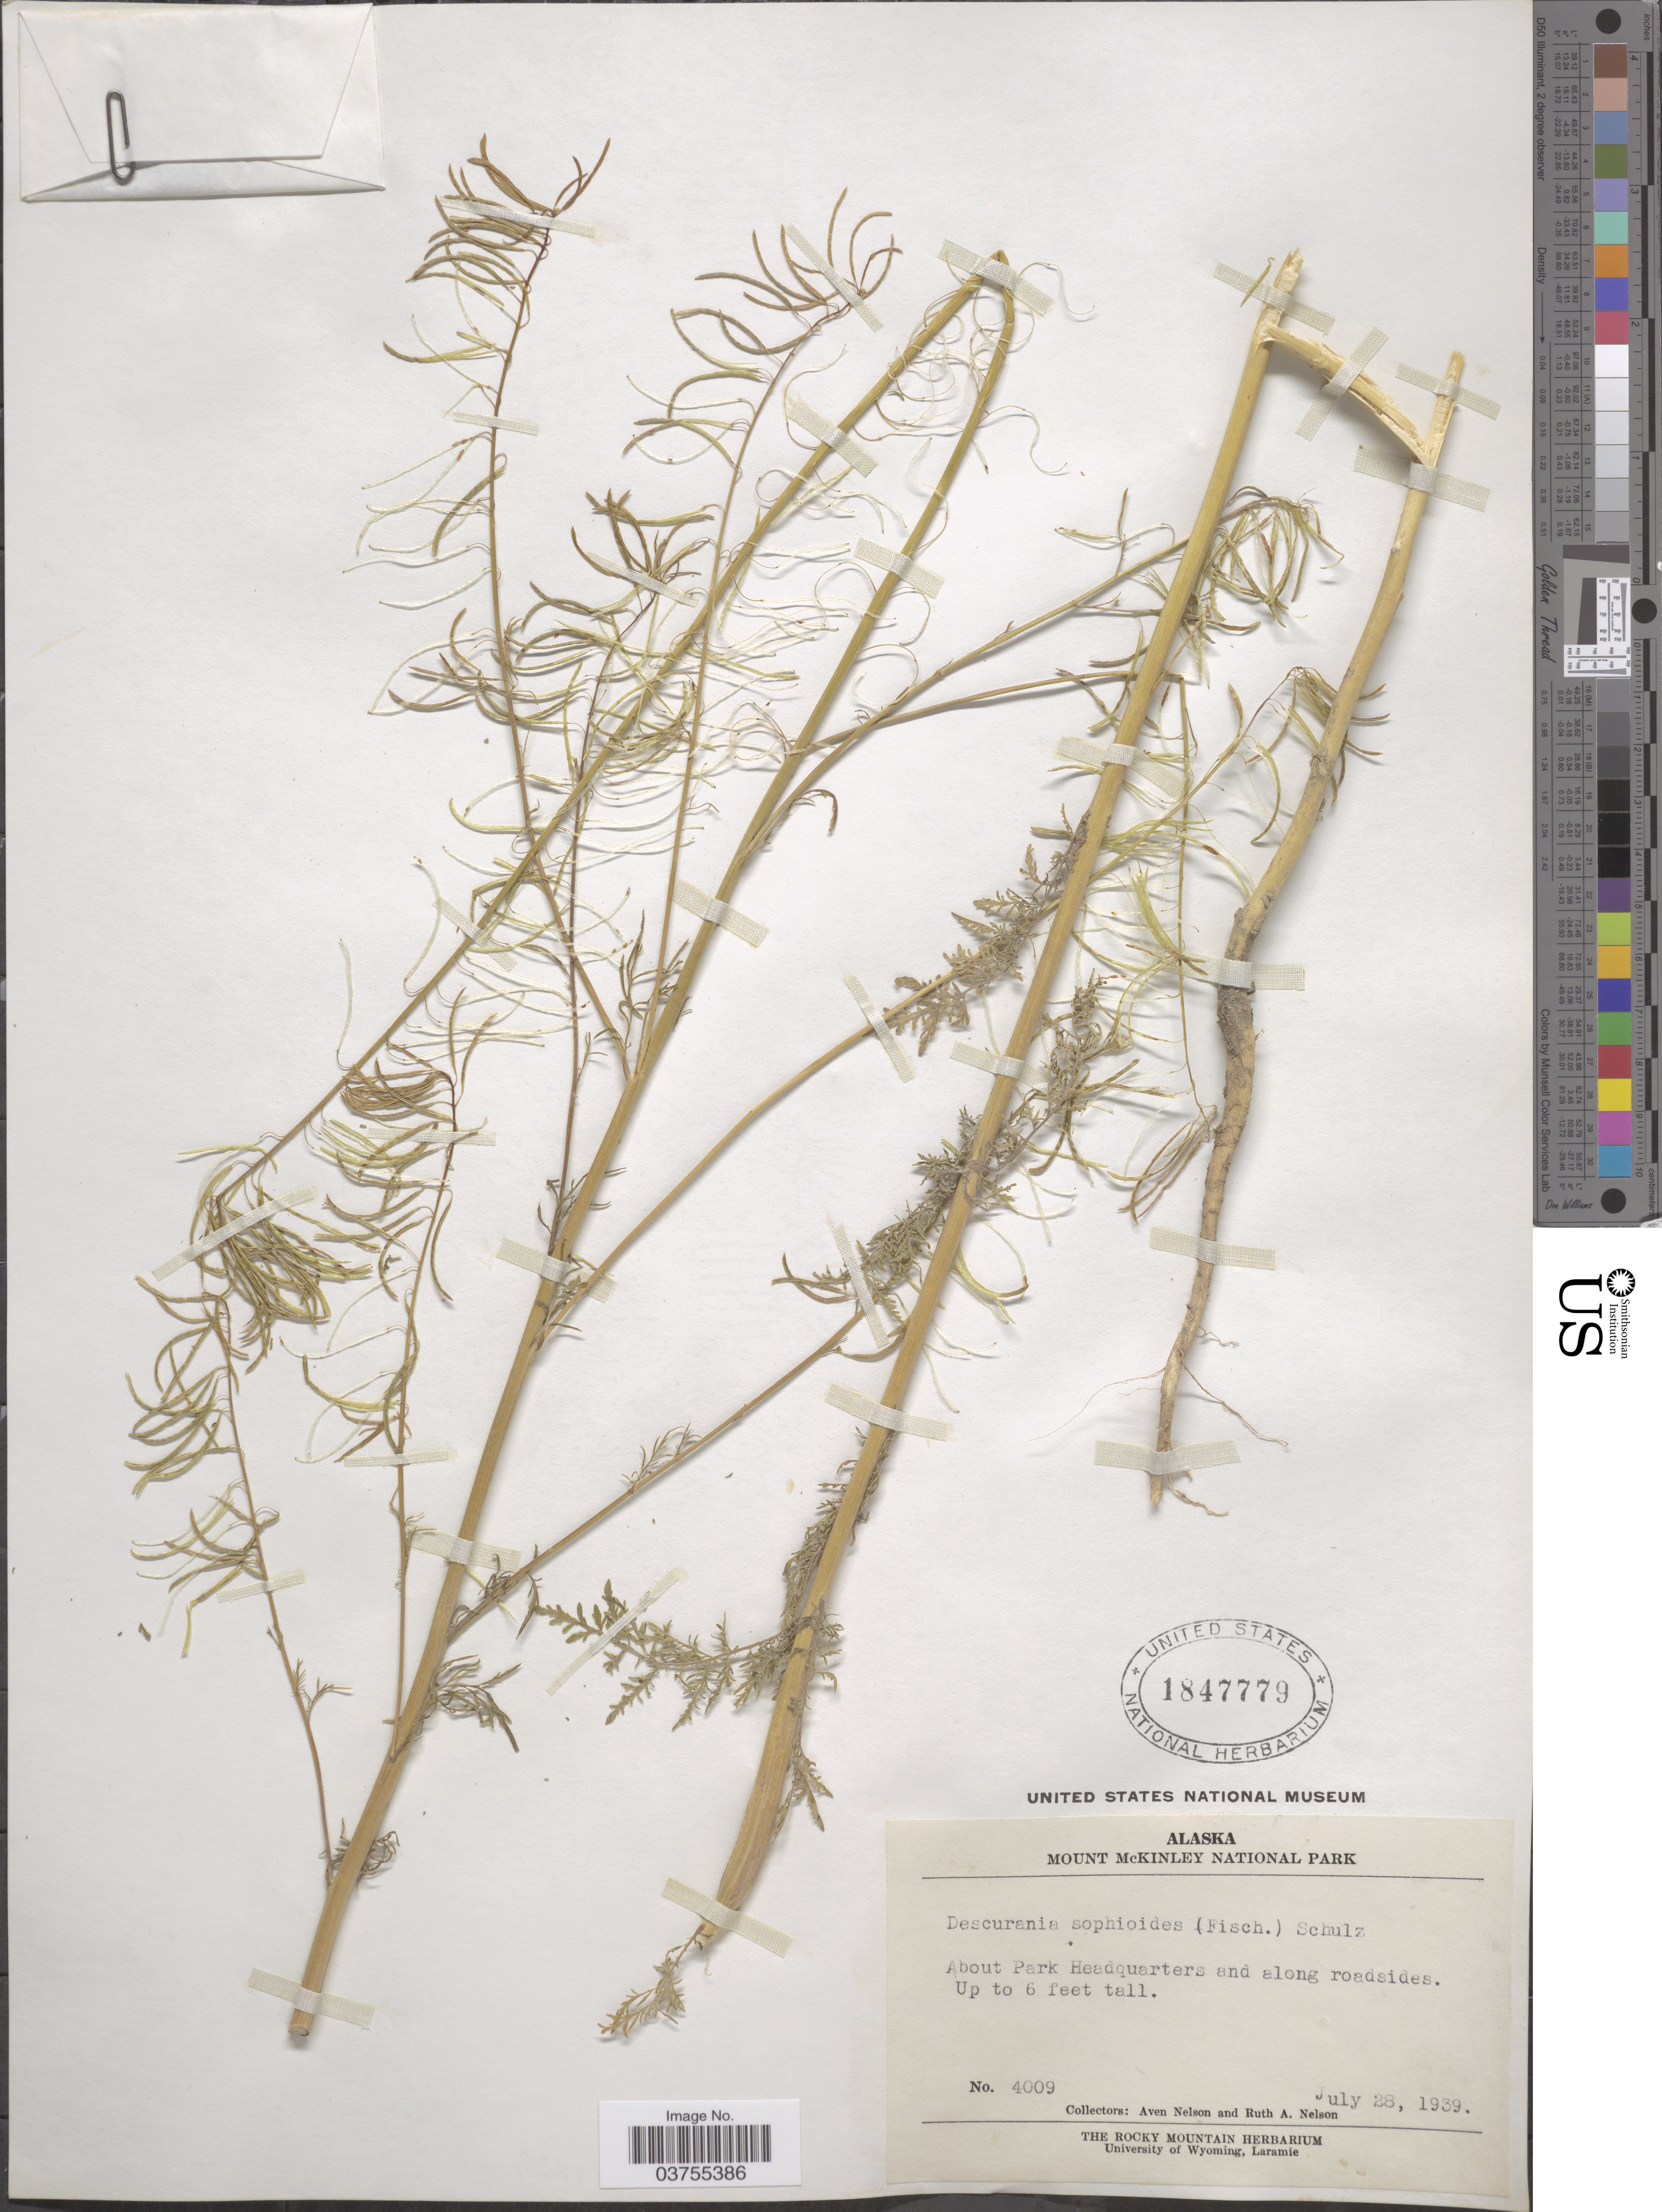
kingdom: Plantae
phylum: Tracheophyta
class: Magnoliopsida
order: Brassicales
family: Brassicaceae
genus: Descurainia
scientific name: Descurainia sophioides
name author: (Fisch.) O.E. Schultz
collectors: A. Nelson & R. A. Nelson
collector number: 4009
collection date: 1939-07-28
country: United States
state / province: Alaska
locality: Mount McKinley National Park. About Park Headquarters and along roadsides.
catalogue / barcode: US 1847779